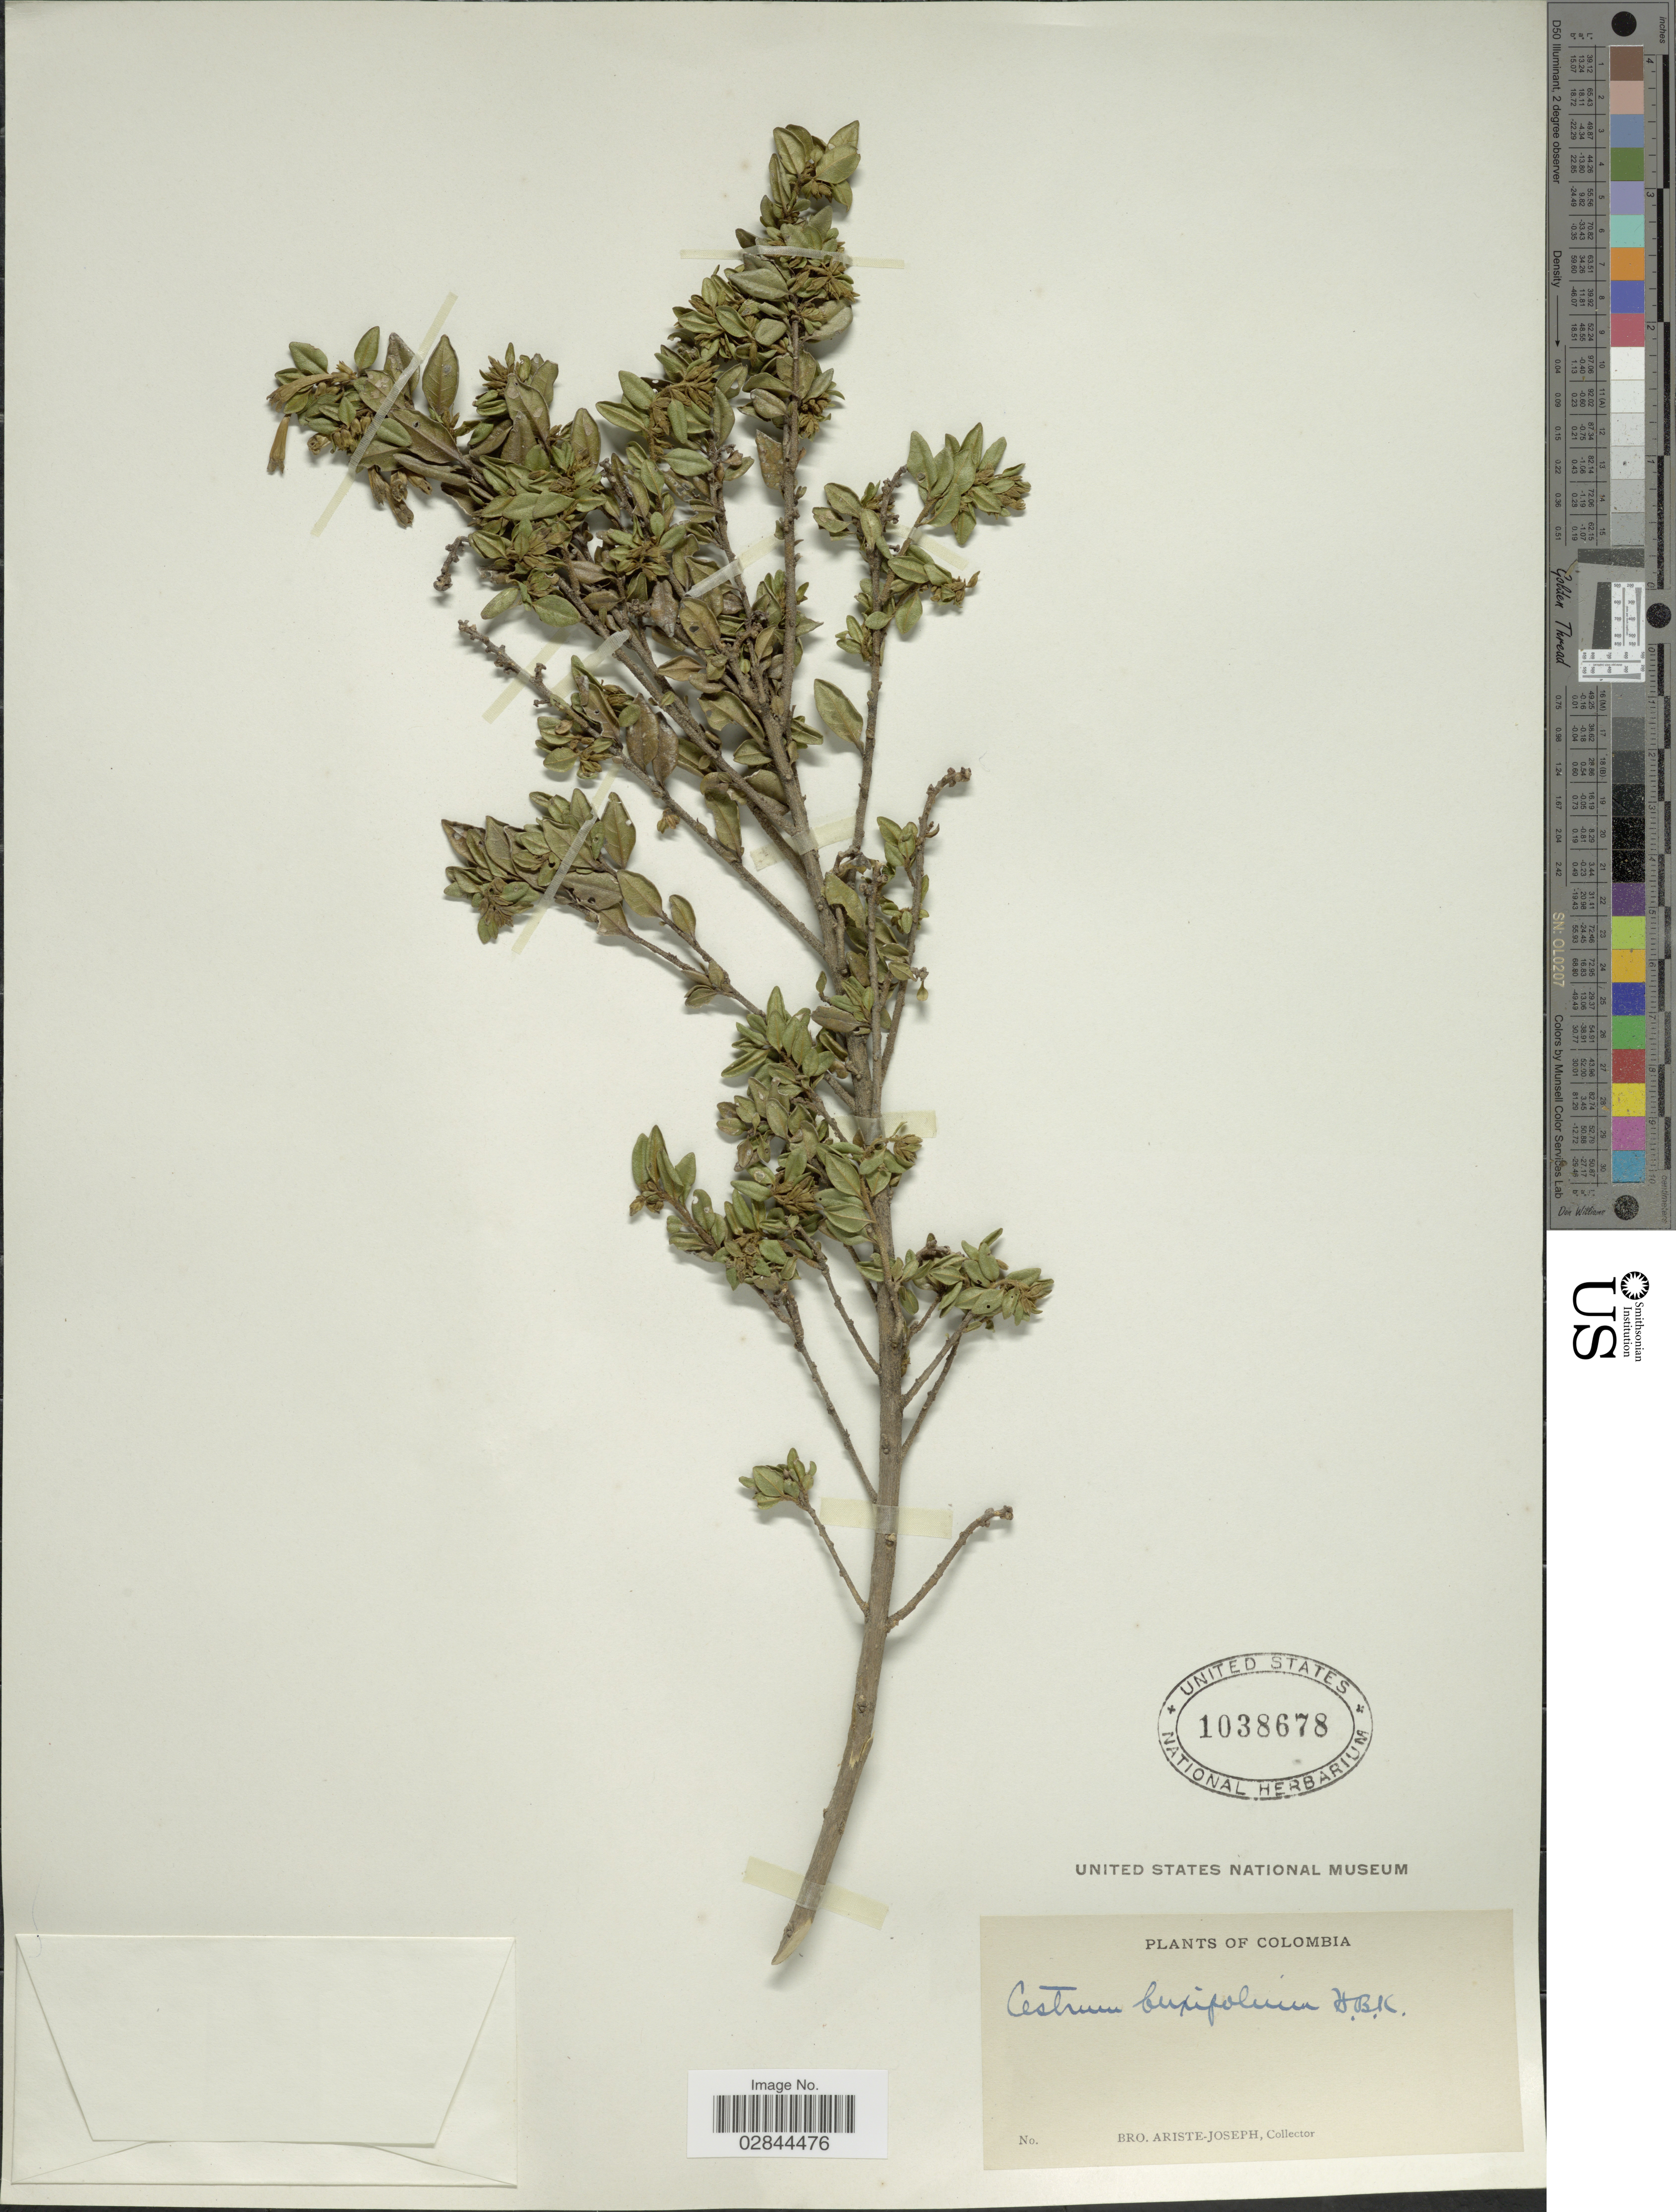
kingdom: Plantae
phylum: Tracheophyta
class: Magnoliopsida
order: Solanales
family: Solanaceae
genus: Cestrum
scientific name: Cestrum buxifolium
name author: Kunth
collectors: Bro. Ariste-Joseph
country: Colombia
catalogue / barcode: US 1038678